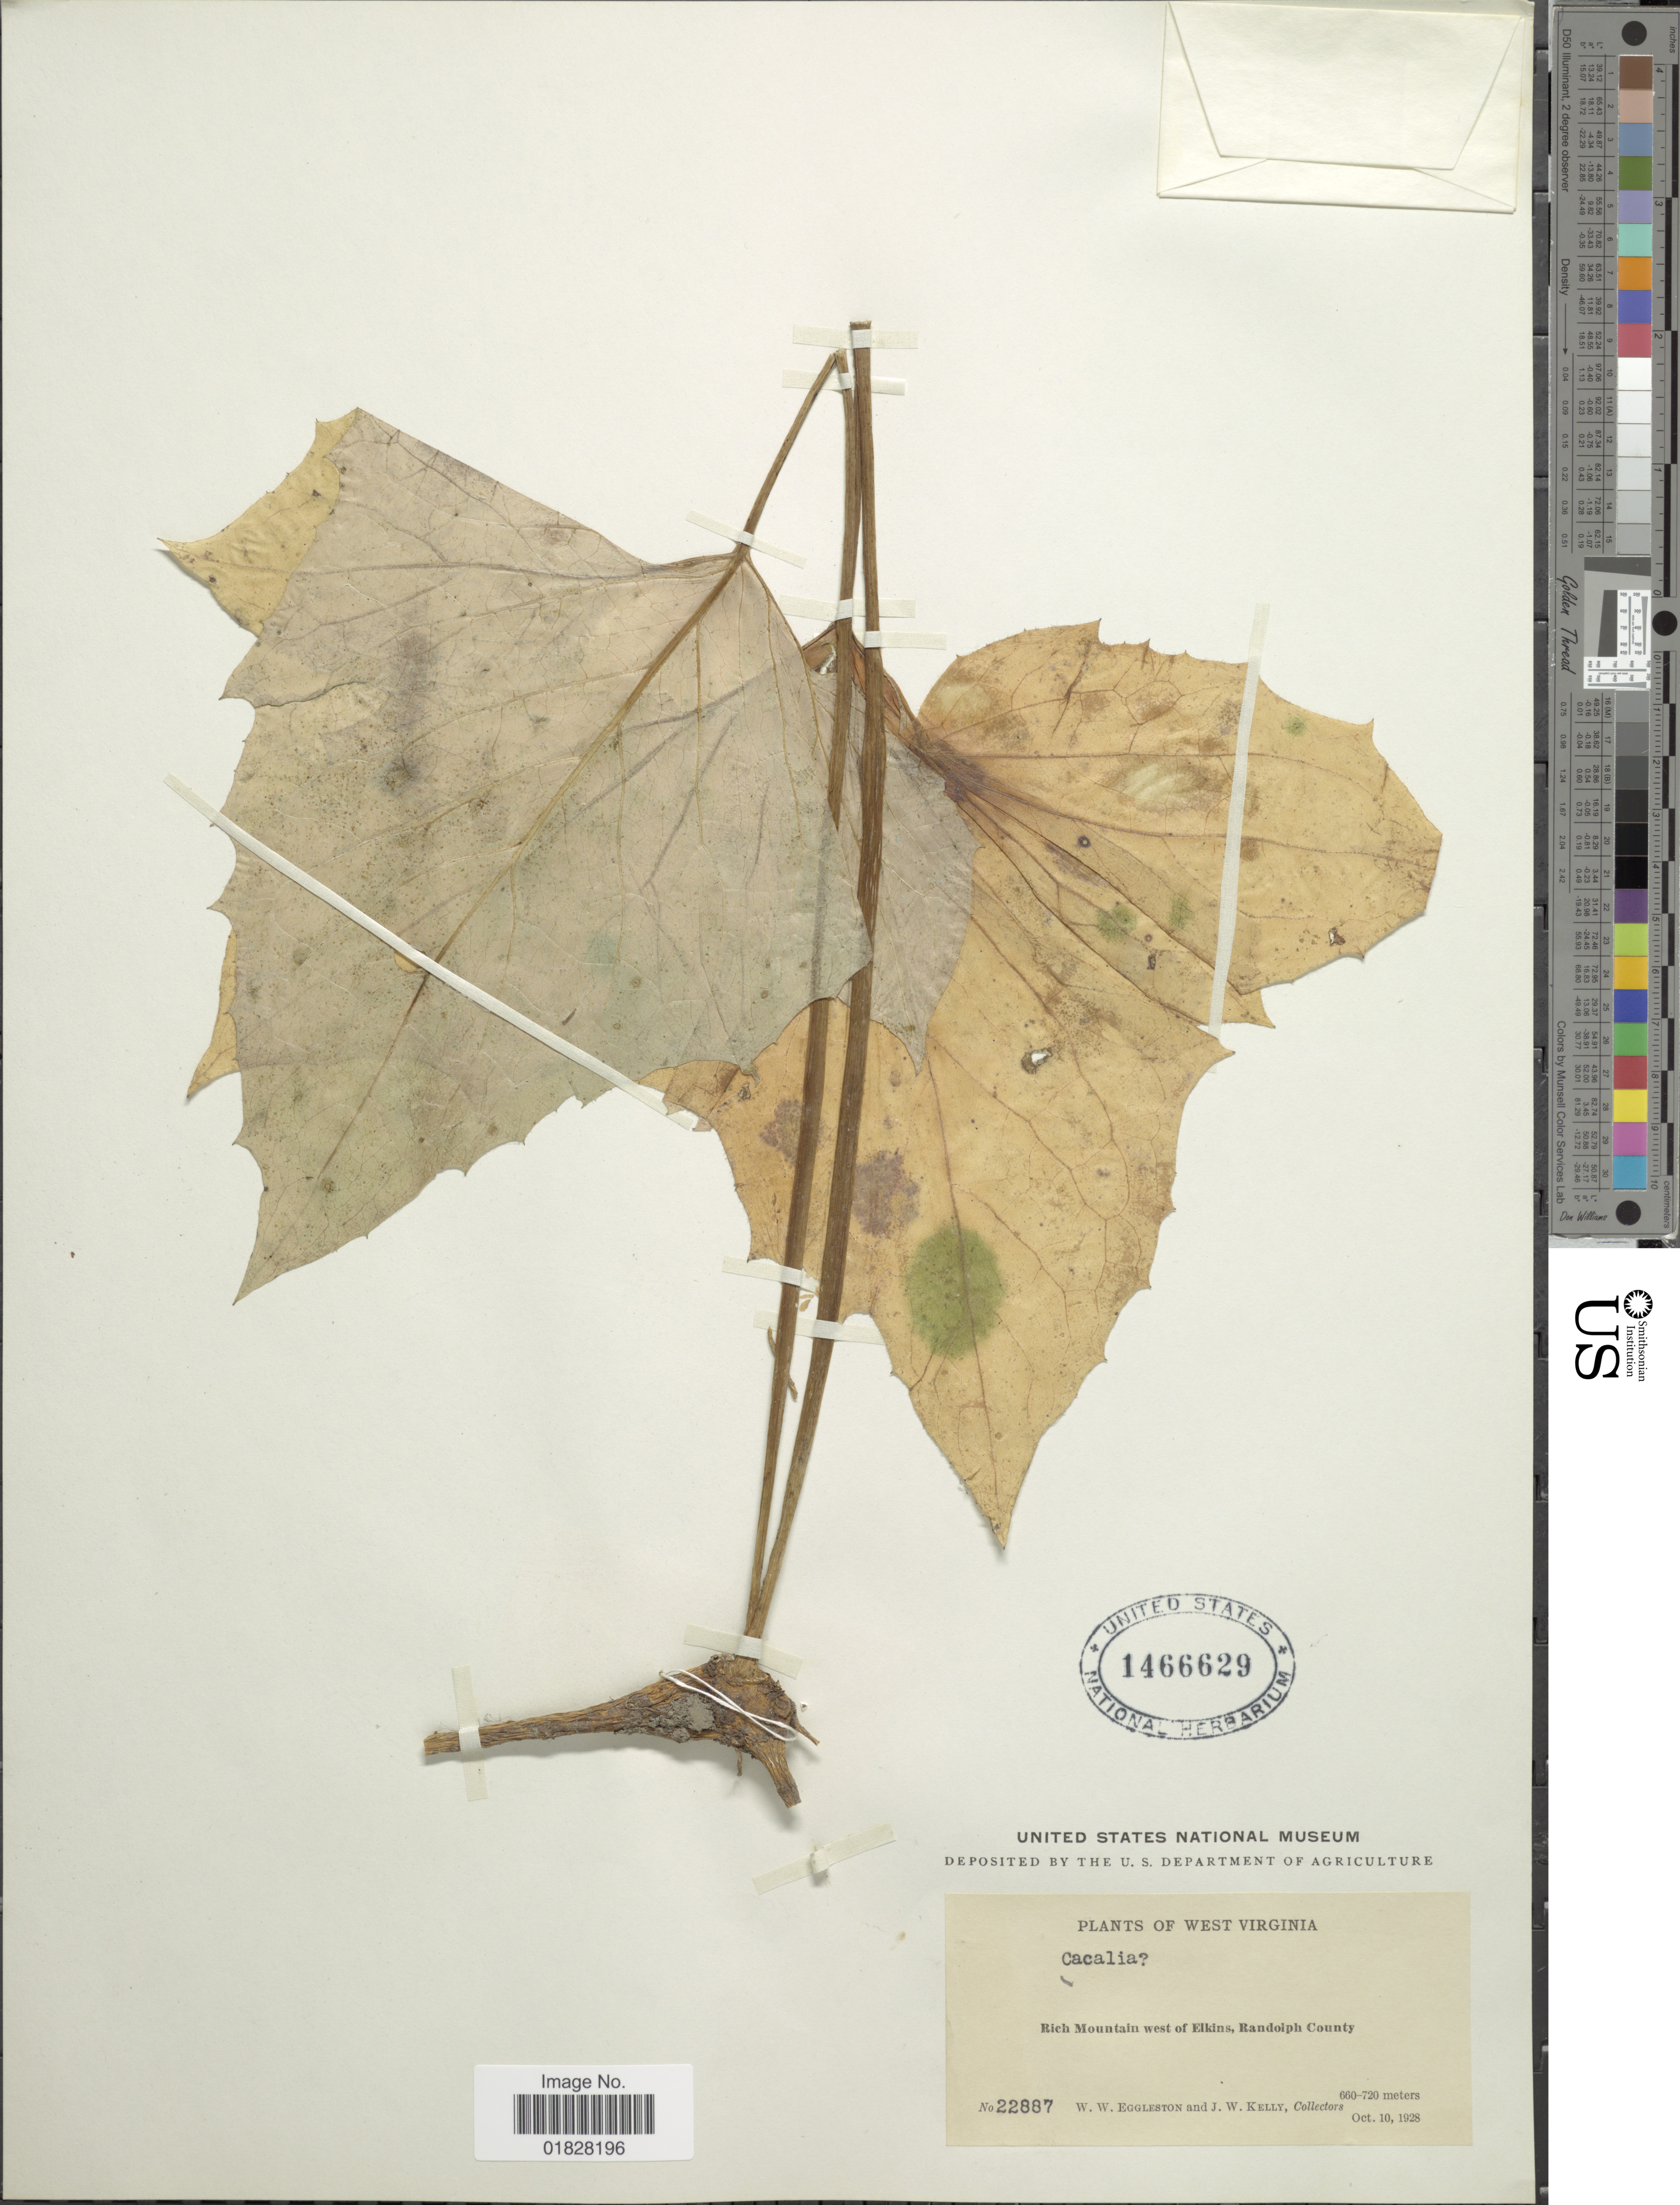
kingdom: Plantae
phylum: Tracheophyta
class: Magnoliopsida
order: Asterales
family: Asteraceae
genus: Arnoglossum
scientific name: Arnoglossum sp.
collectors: W. W. Eggleston & J. Kelly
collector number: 22887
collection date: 1928-10-10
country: United States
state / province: West Virginia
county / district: Randolph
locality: Rich Mountain west of Elkins, Randolph County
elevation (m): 660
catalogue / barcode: US 1466629